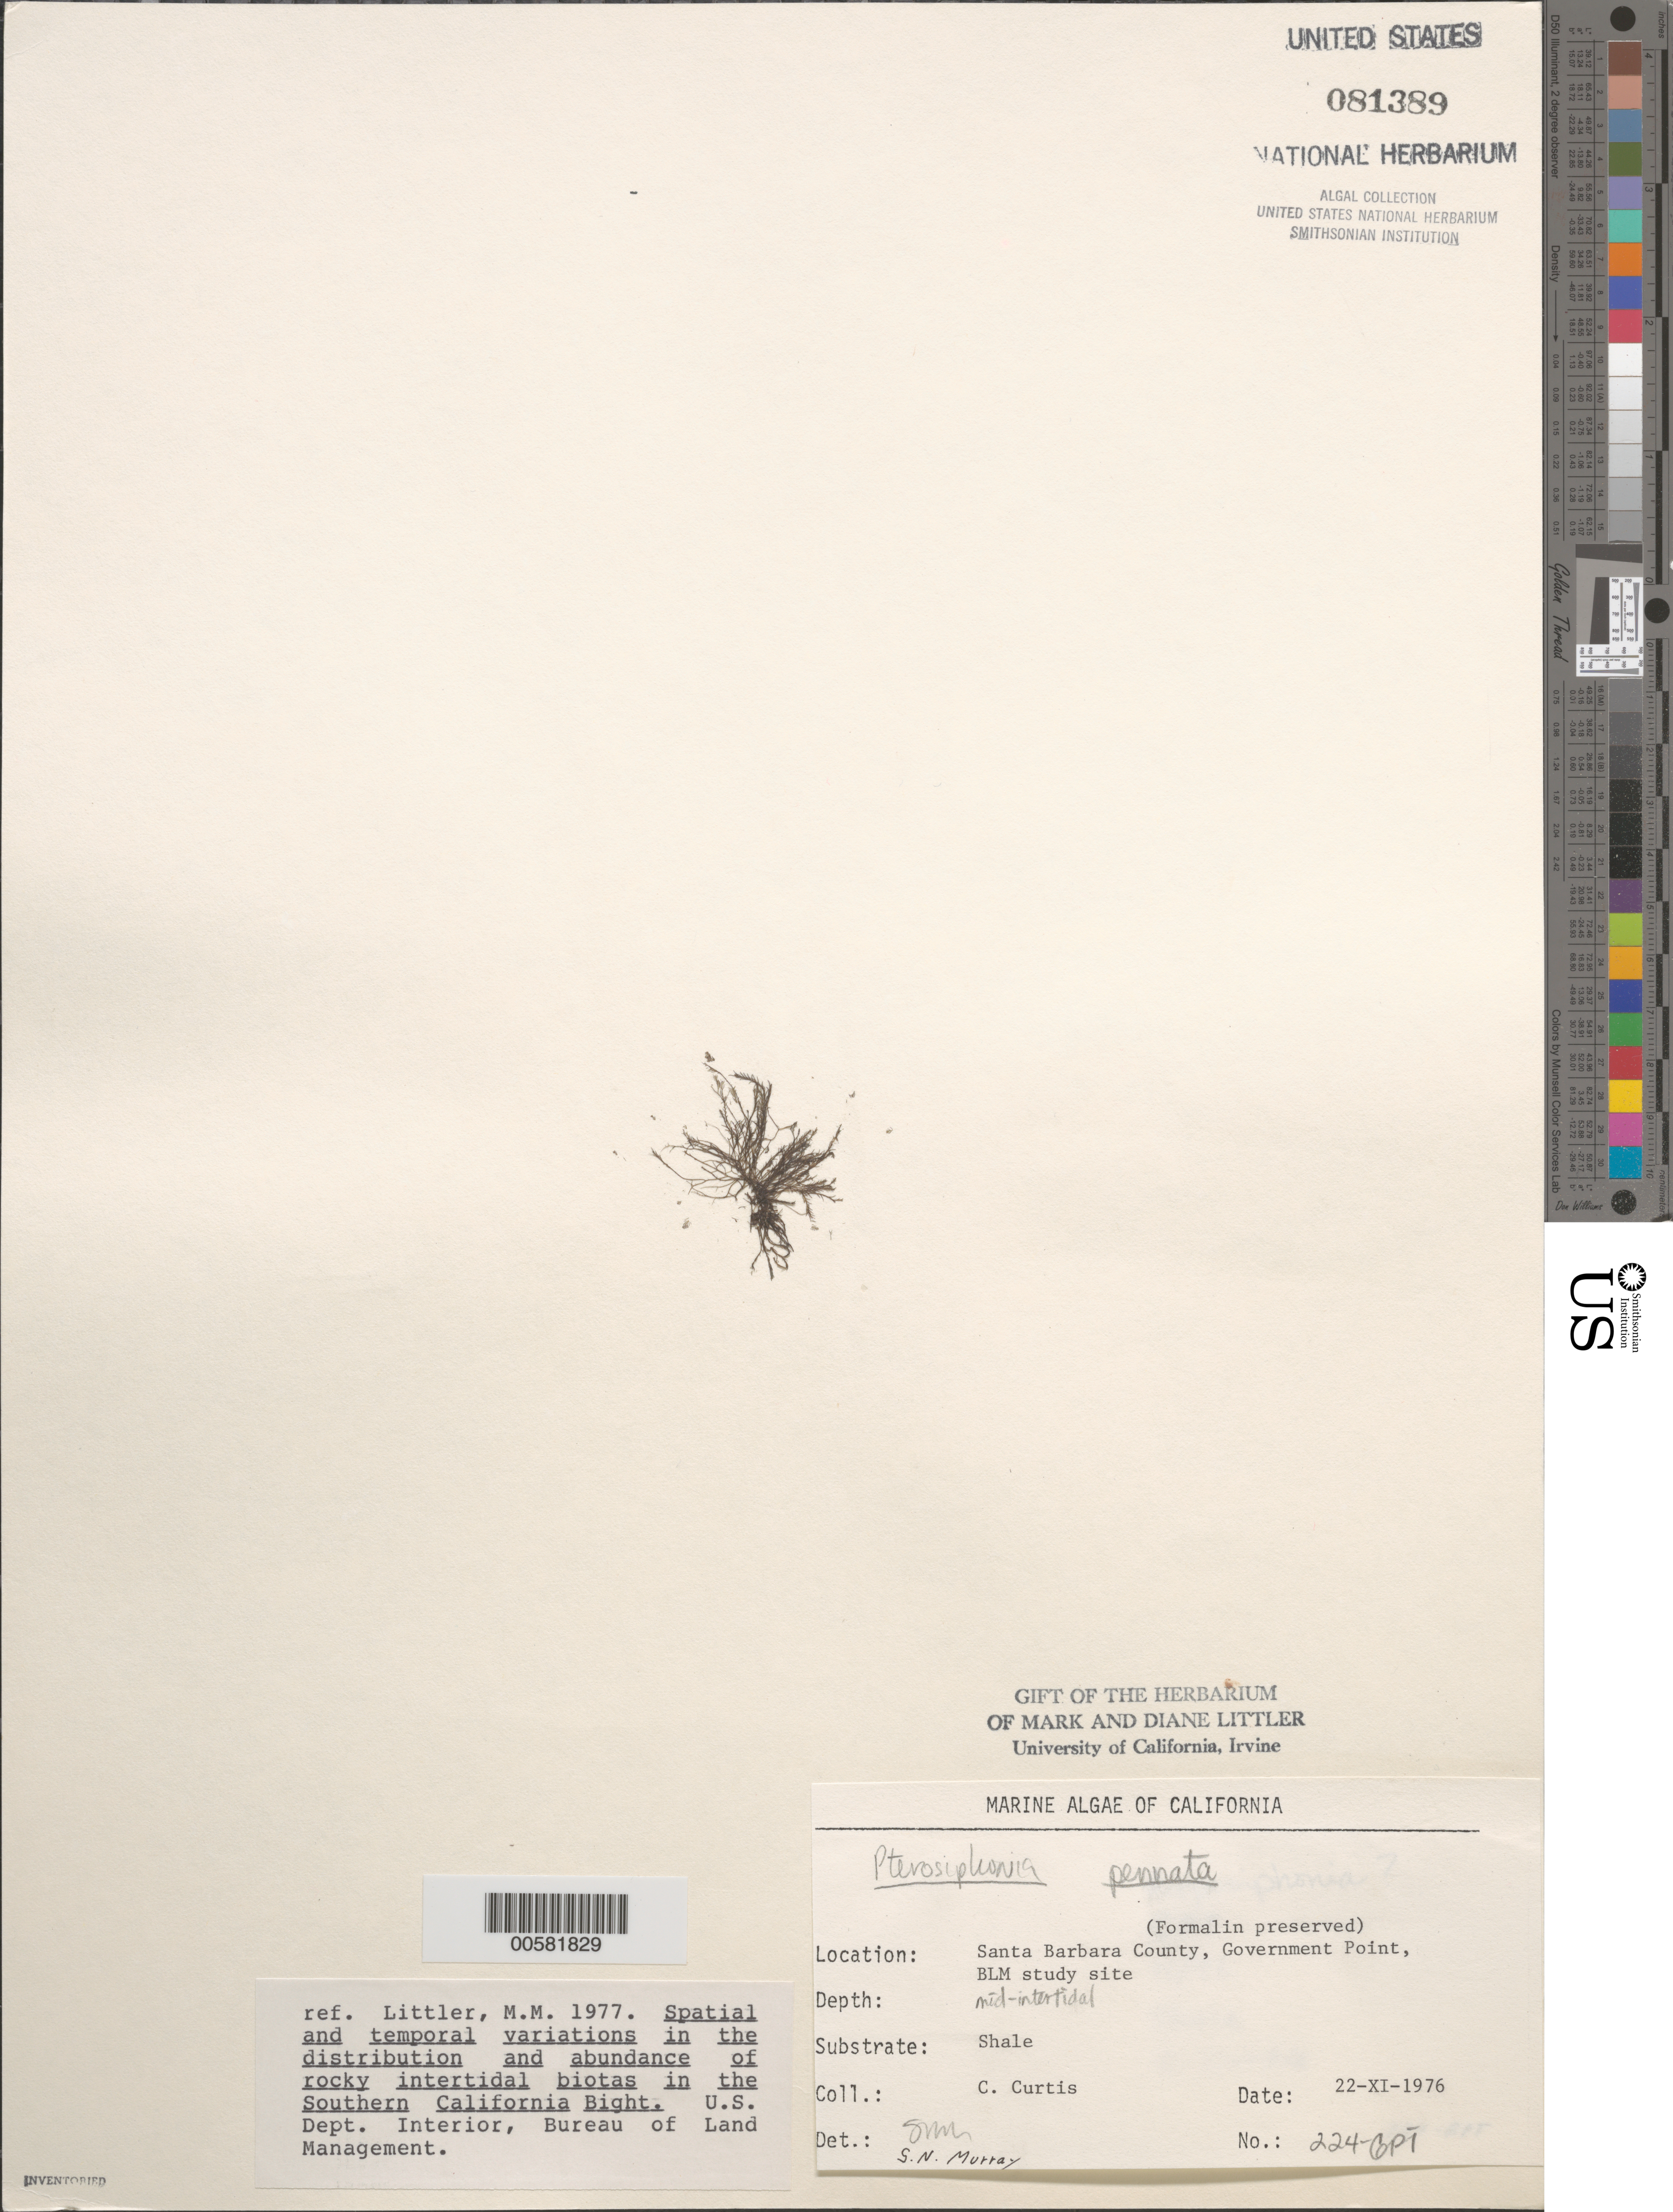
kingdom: Plantae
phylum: Rhodophyta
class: Florideophyceae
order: Ceramiales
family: Rhodomelaceae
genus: Xiphosiphonia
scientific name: Xiphosiphonia pennata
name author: (C. Agardh) Savoie & G.W. Saunders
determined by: Algae name updating Project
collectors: C. Curtis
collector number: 224-gpt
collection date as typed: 22 Nov 1976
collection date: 1976-11-22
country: United States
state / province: California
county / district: Santa Barbara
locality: Government Point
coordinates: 34 26'31"N, 120 24'06"W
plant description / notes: BLM-SOCALBIGHT Rocky Intertidal Survey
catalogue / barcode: US 81389